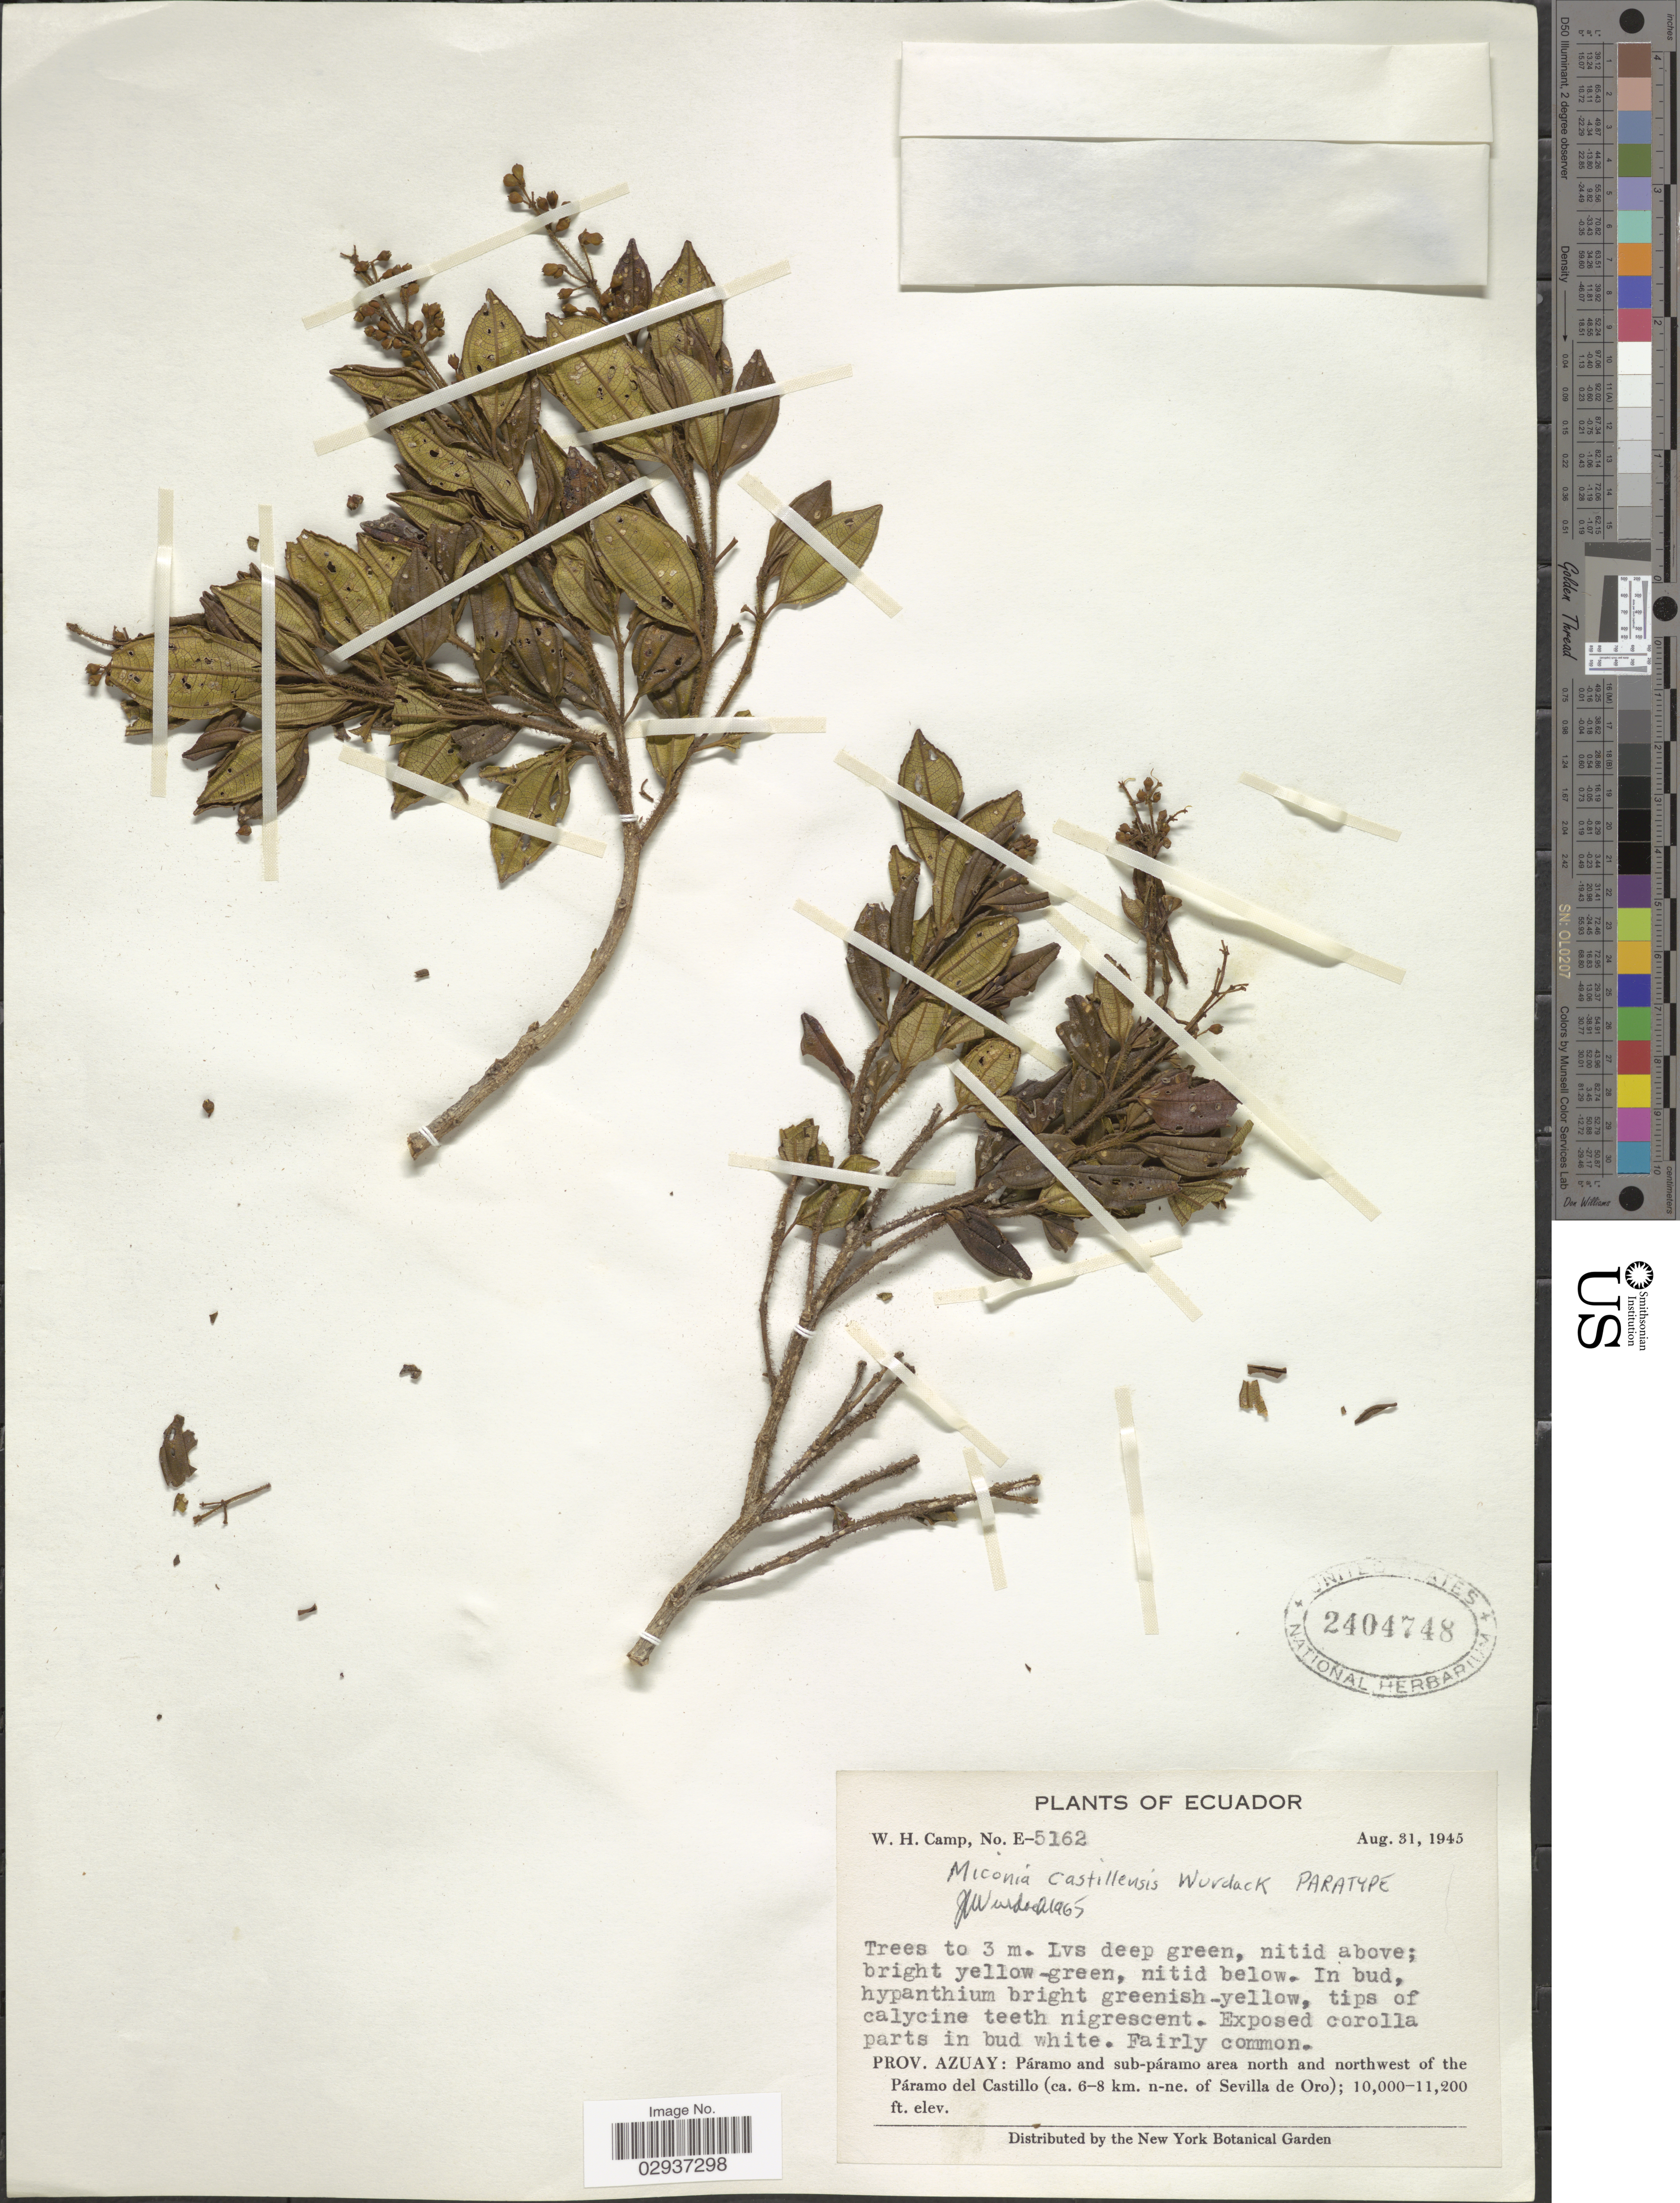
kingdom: Plantae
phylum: Tracheophyta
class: Magnoliopsida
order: Myrtales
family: Melastomataceae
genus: Miconia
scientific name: Miconia castillensis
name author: Wurdack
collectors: W. H. Camp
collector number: E-5162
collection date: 1945-08-31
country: Ecuador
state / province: Azuay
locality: Prov. Azuay: Páramo and sub-páramo area north and northwest of the Páramo del Castillo (ca. 6-8 km. n-ne. of Sevilla de Oro).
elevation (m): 3048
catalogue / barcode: US 2404748